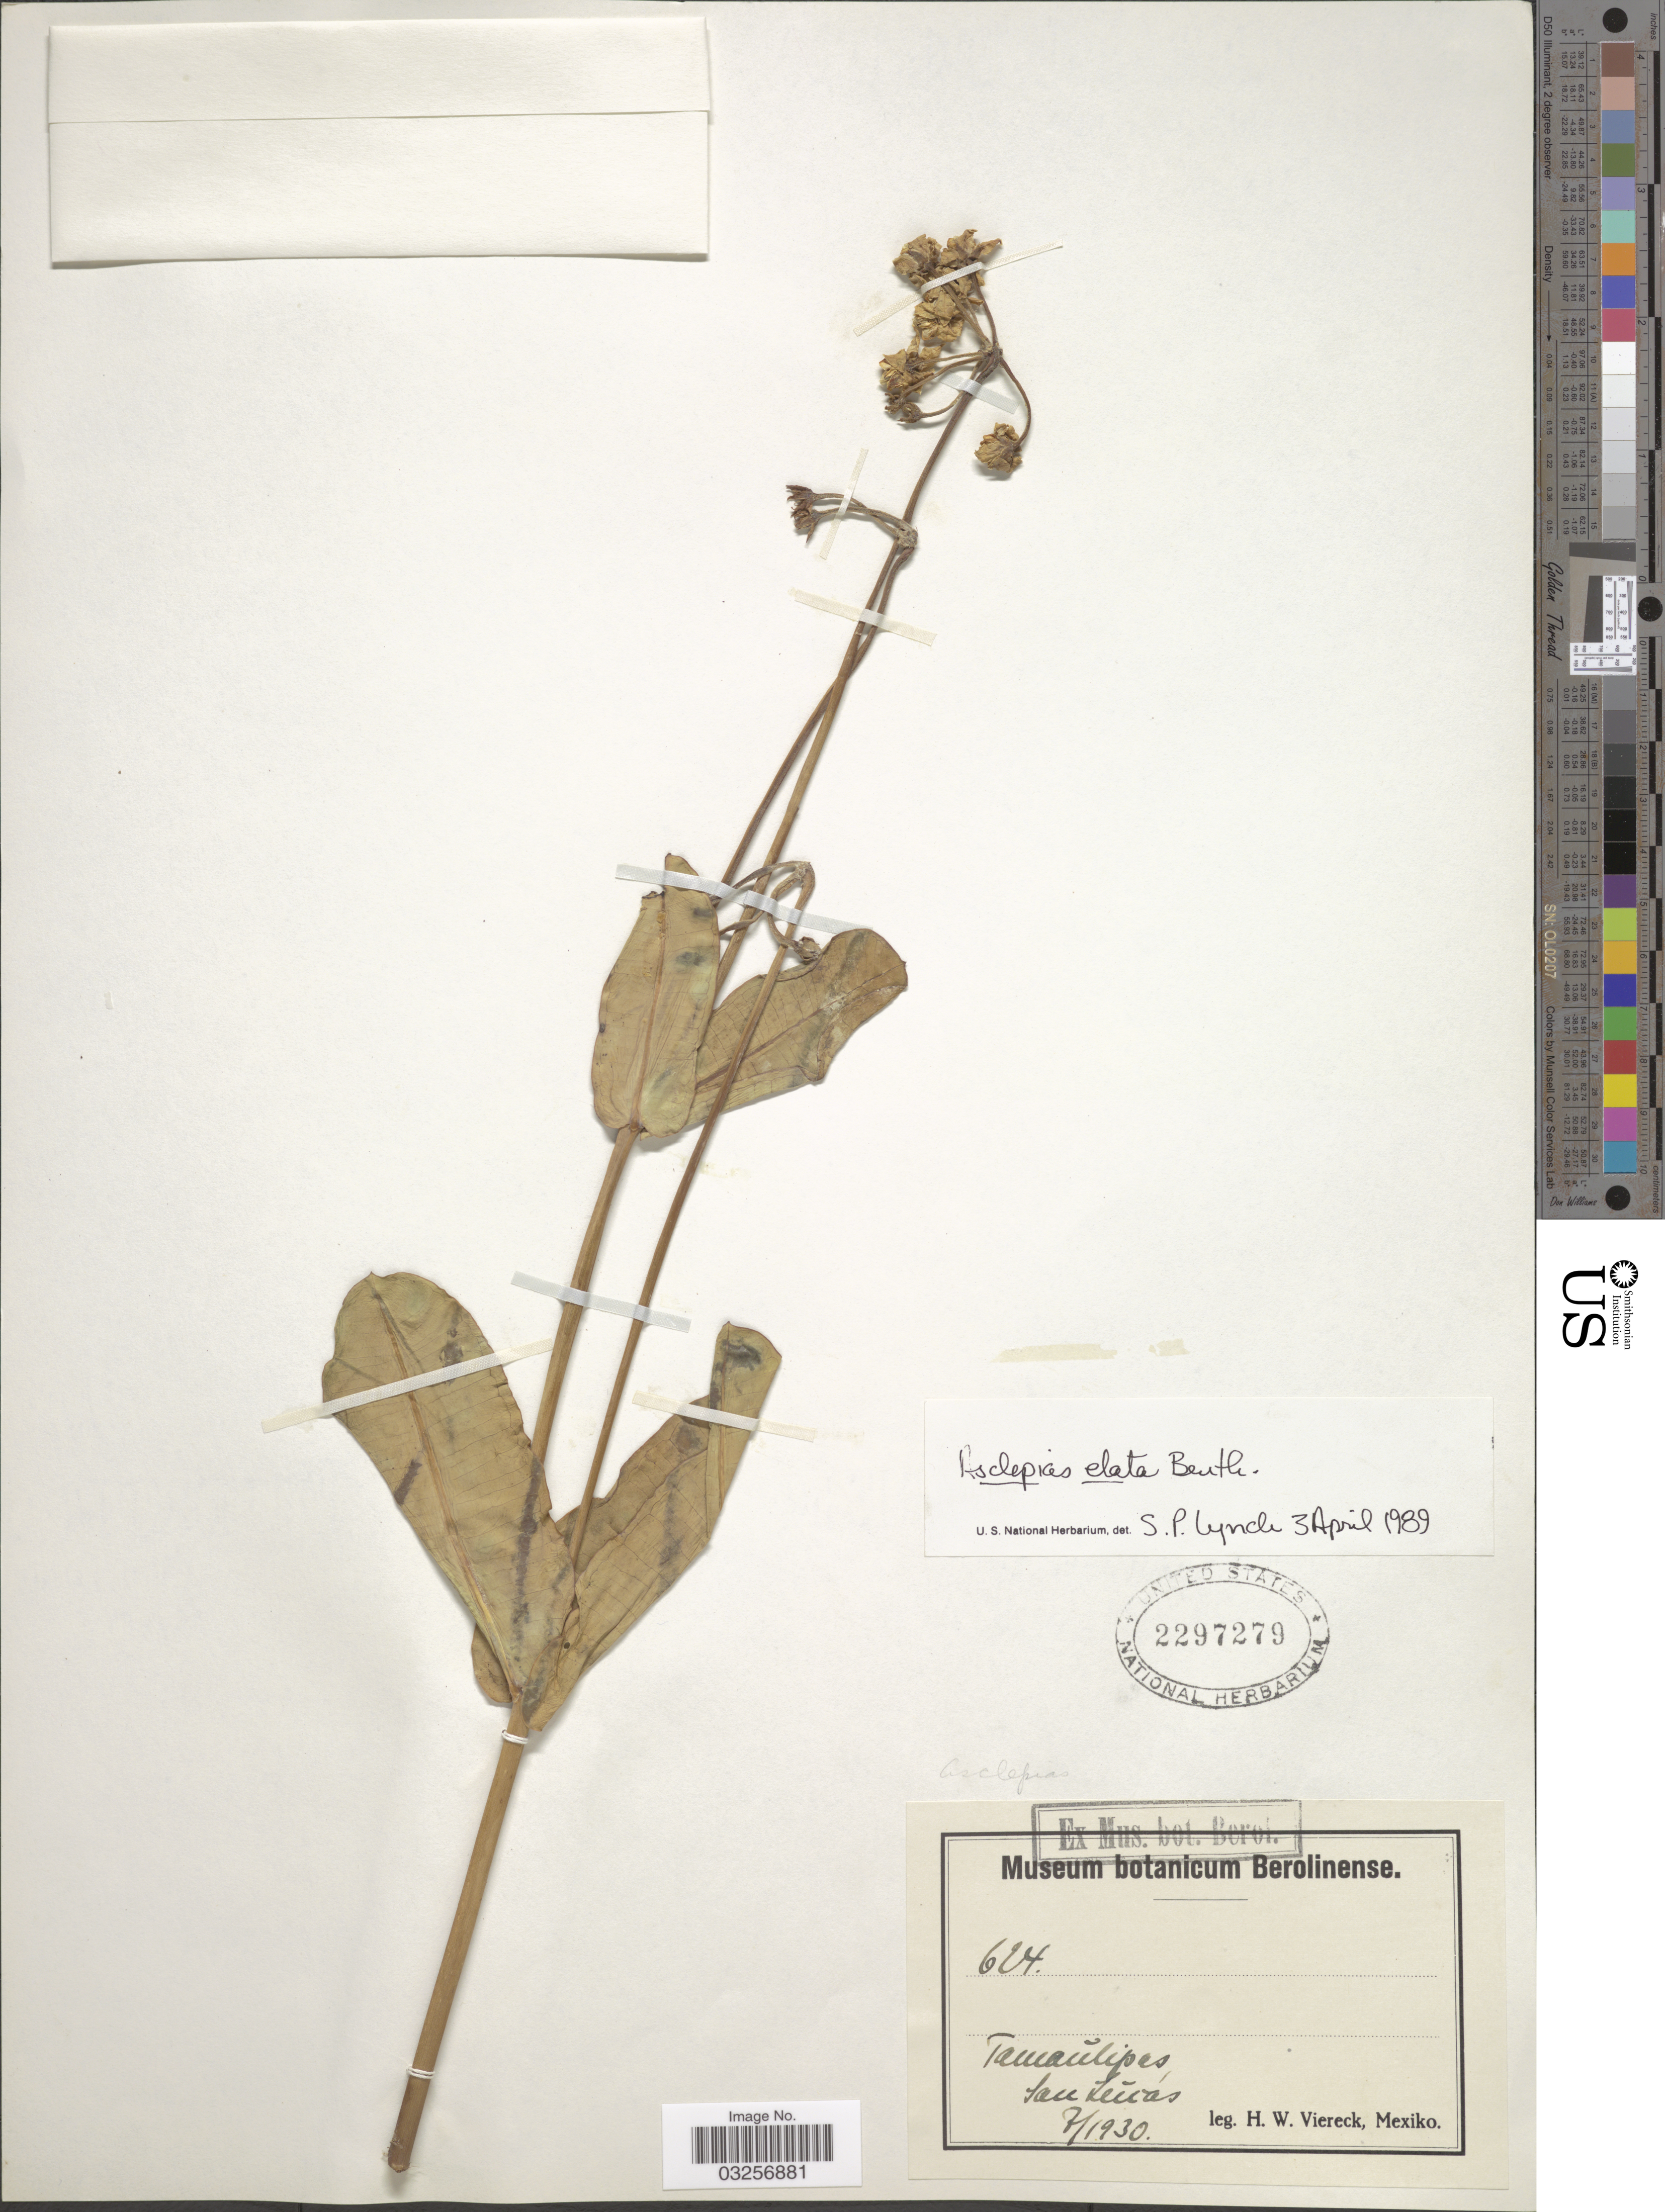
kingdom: Plantae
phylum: Tracheophyta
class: Magnoliopsida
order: Gentianales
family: Apocynaceae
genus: Asclepias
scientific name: Asclepias elata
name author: Benth.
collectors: H. W. Viereck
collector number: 624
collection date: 1930-07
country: Mexico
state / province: Tamaulipas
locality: San Lucás.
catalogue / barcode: US 2297279